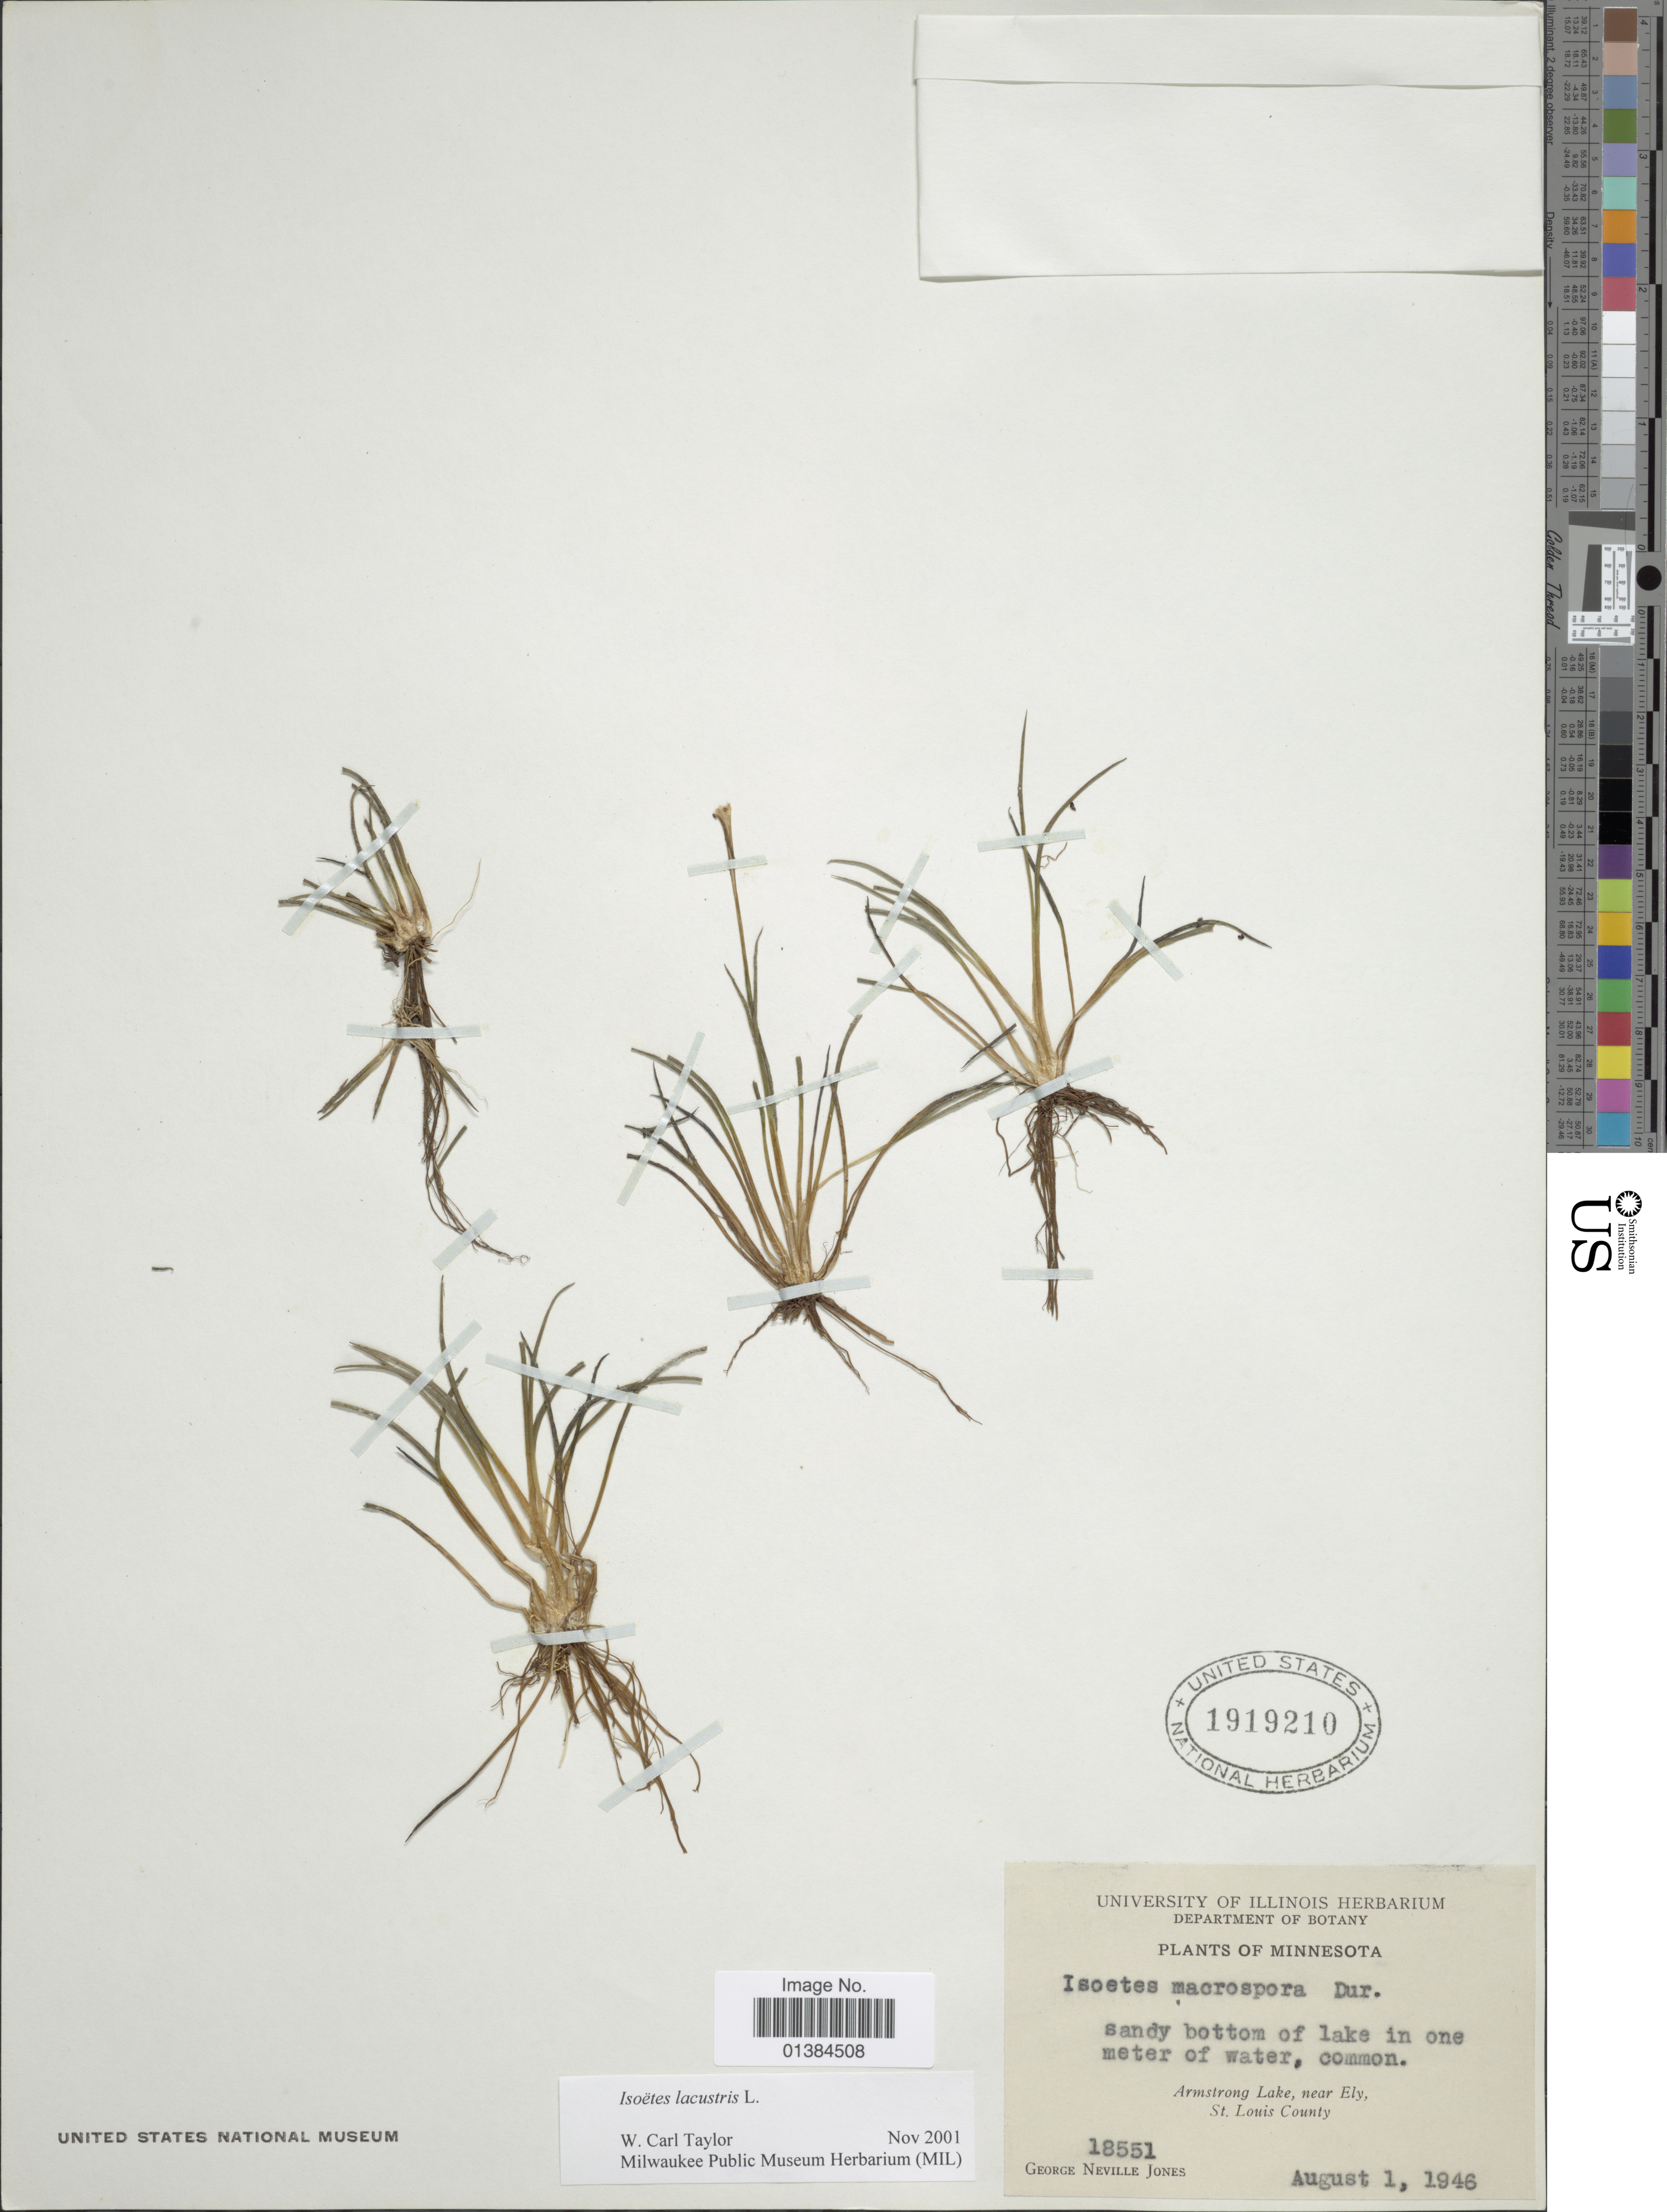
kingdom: Plantae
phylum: Tracheophyta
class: Lycopodiopsida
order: Isoetales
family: Isoetaceae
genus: Isoetes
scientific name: Isoetes lacustris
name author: L.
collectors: G. N. Jones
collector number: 18551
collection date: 1946-08-01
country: United States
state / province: Minnesota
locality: Armstrong Lake, near Ely, St. Louis County.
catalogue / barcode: US 1919210